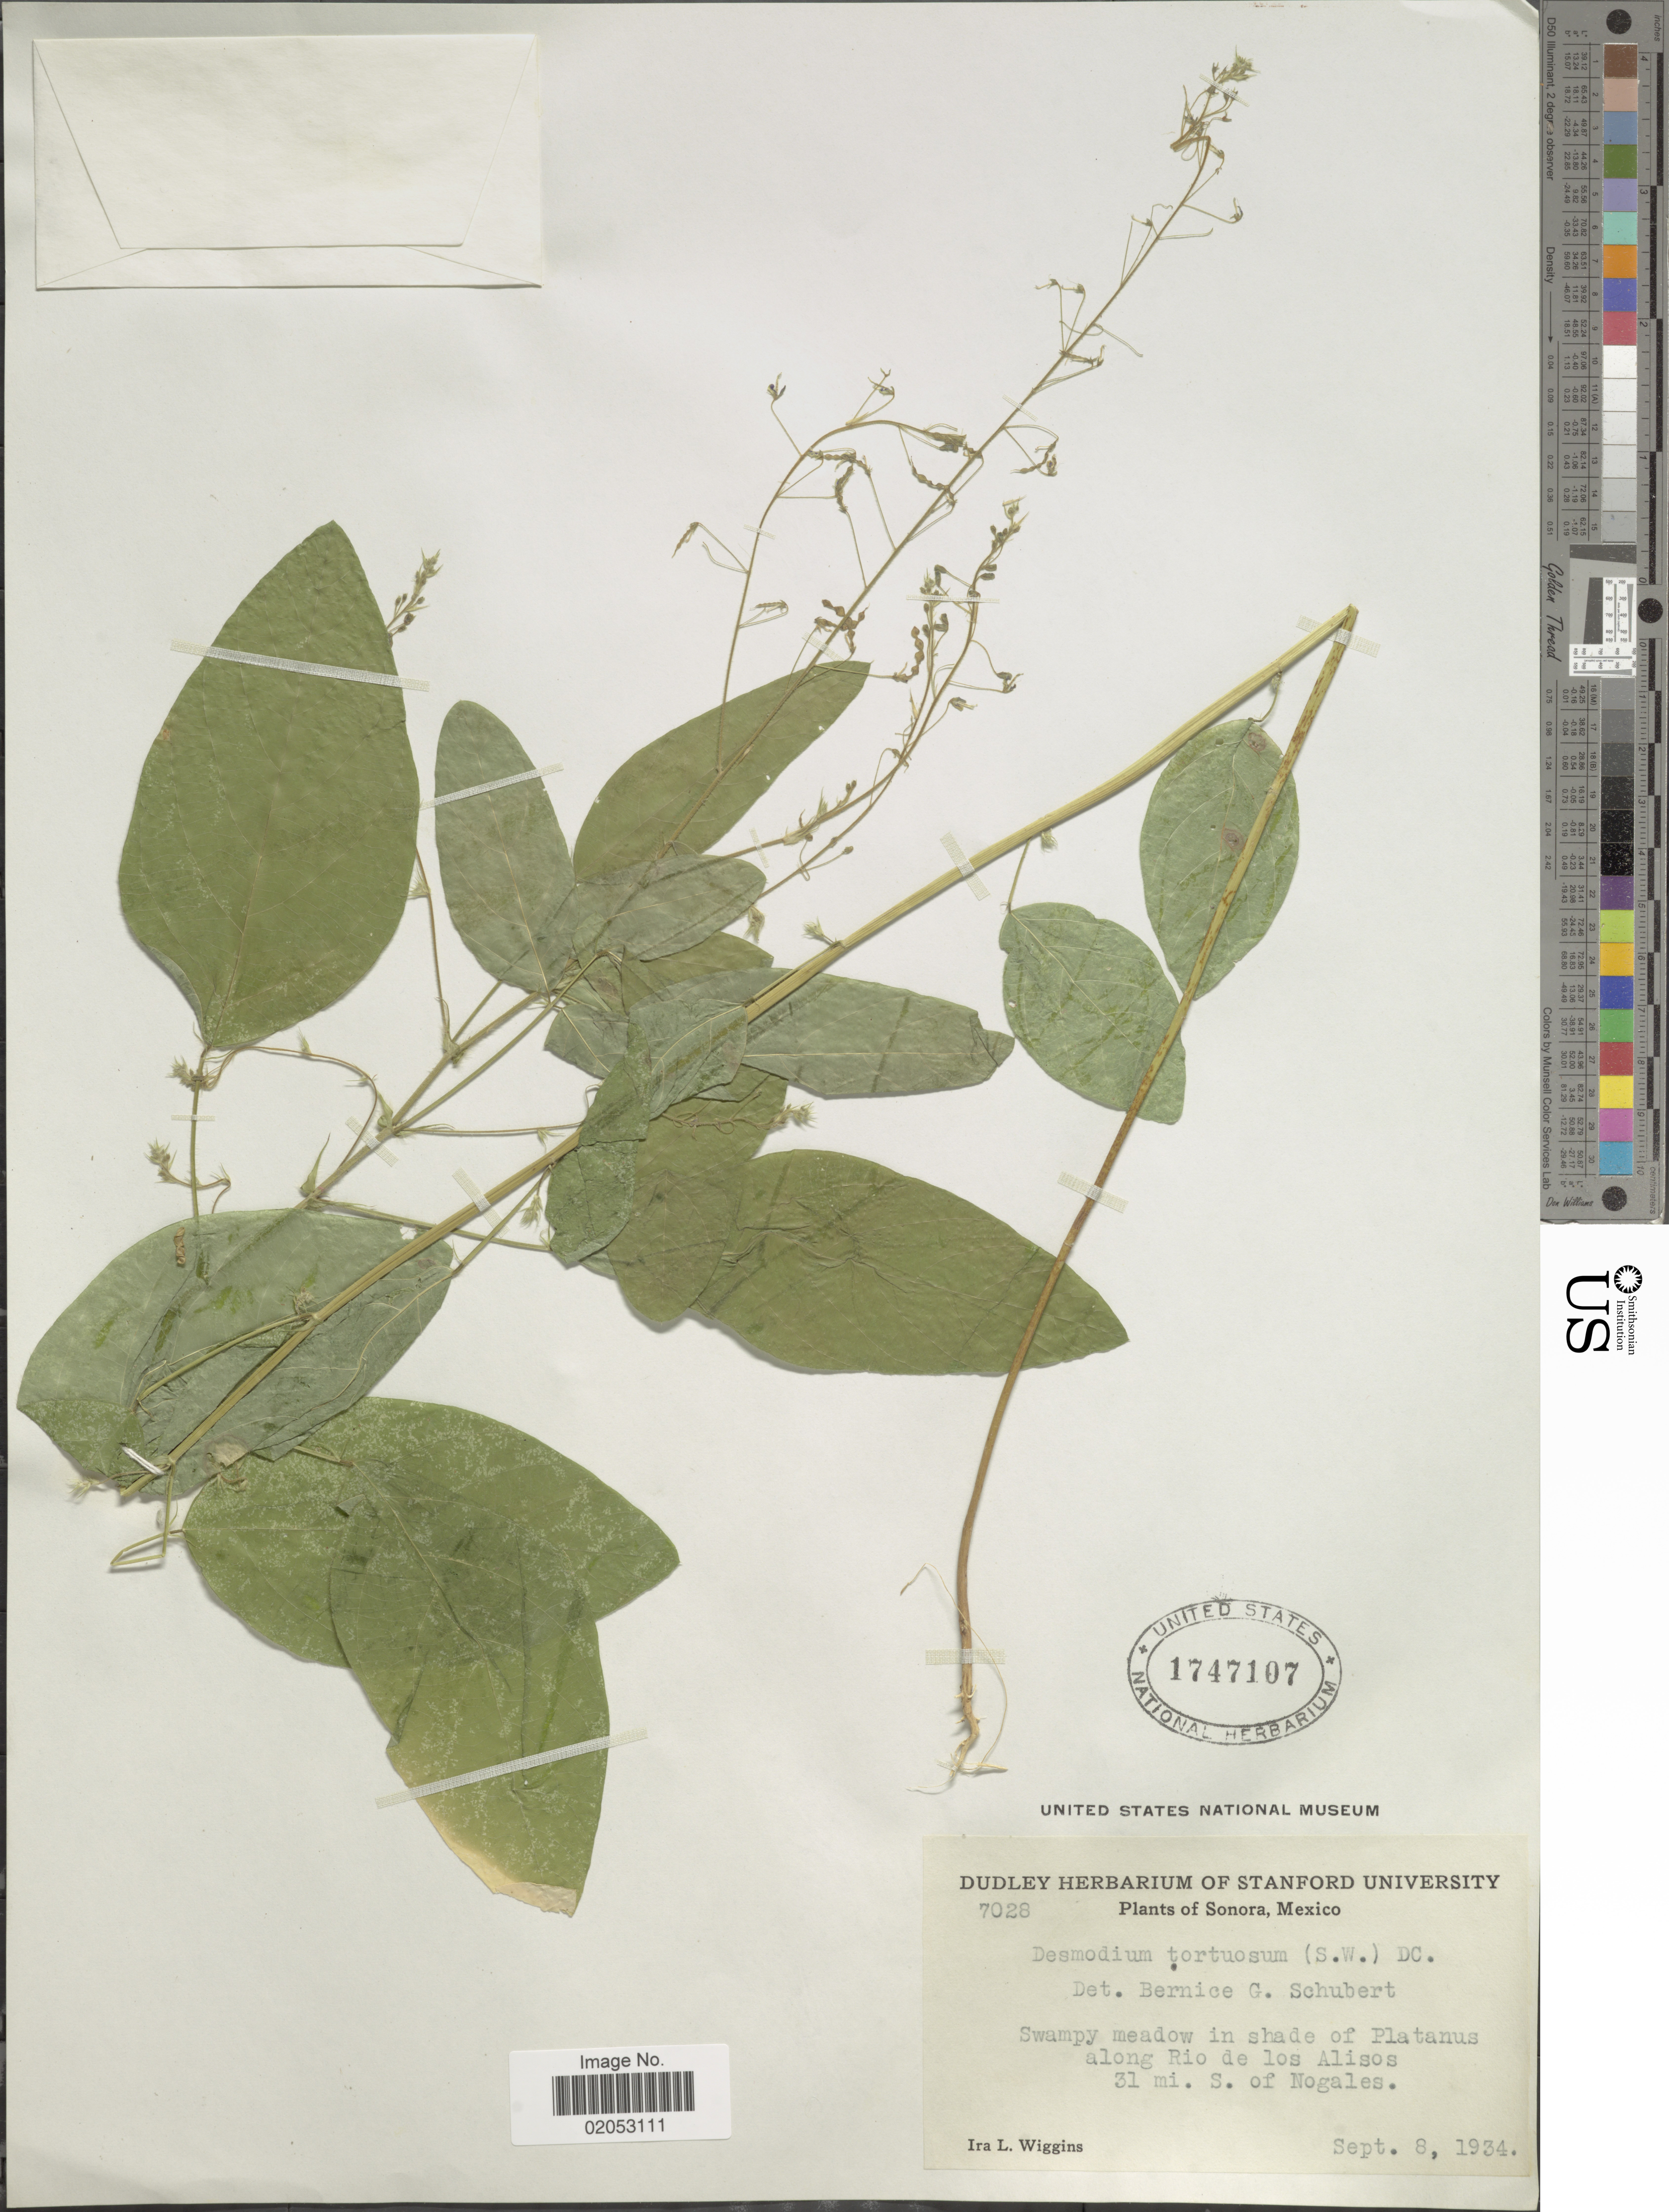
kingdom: Plantae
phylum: Tracheophyta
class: Magnoliopsida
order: Fabales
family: Fabaceae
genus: Desmodium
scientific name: Desmodium tortuosum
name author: (Sw.) DC.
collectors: I. L. Wiggins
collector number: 7028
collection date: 1934-09-08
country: Mexico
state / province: Sonora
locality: Swampy meadow in shade of Platanus along Rio de los Alisos 31 mi. S. of Nogales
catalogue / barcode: US 1747107